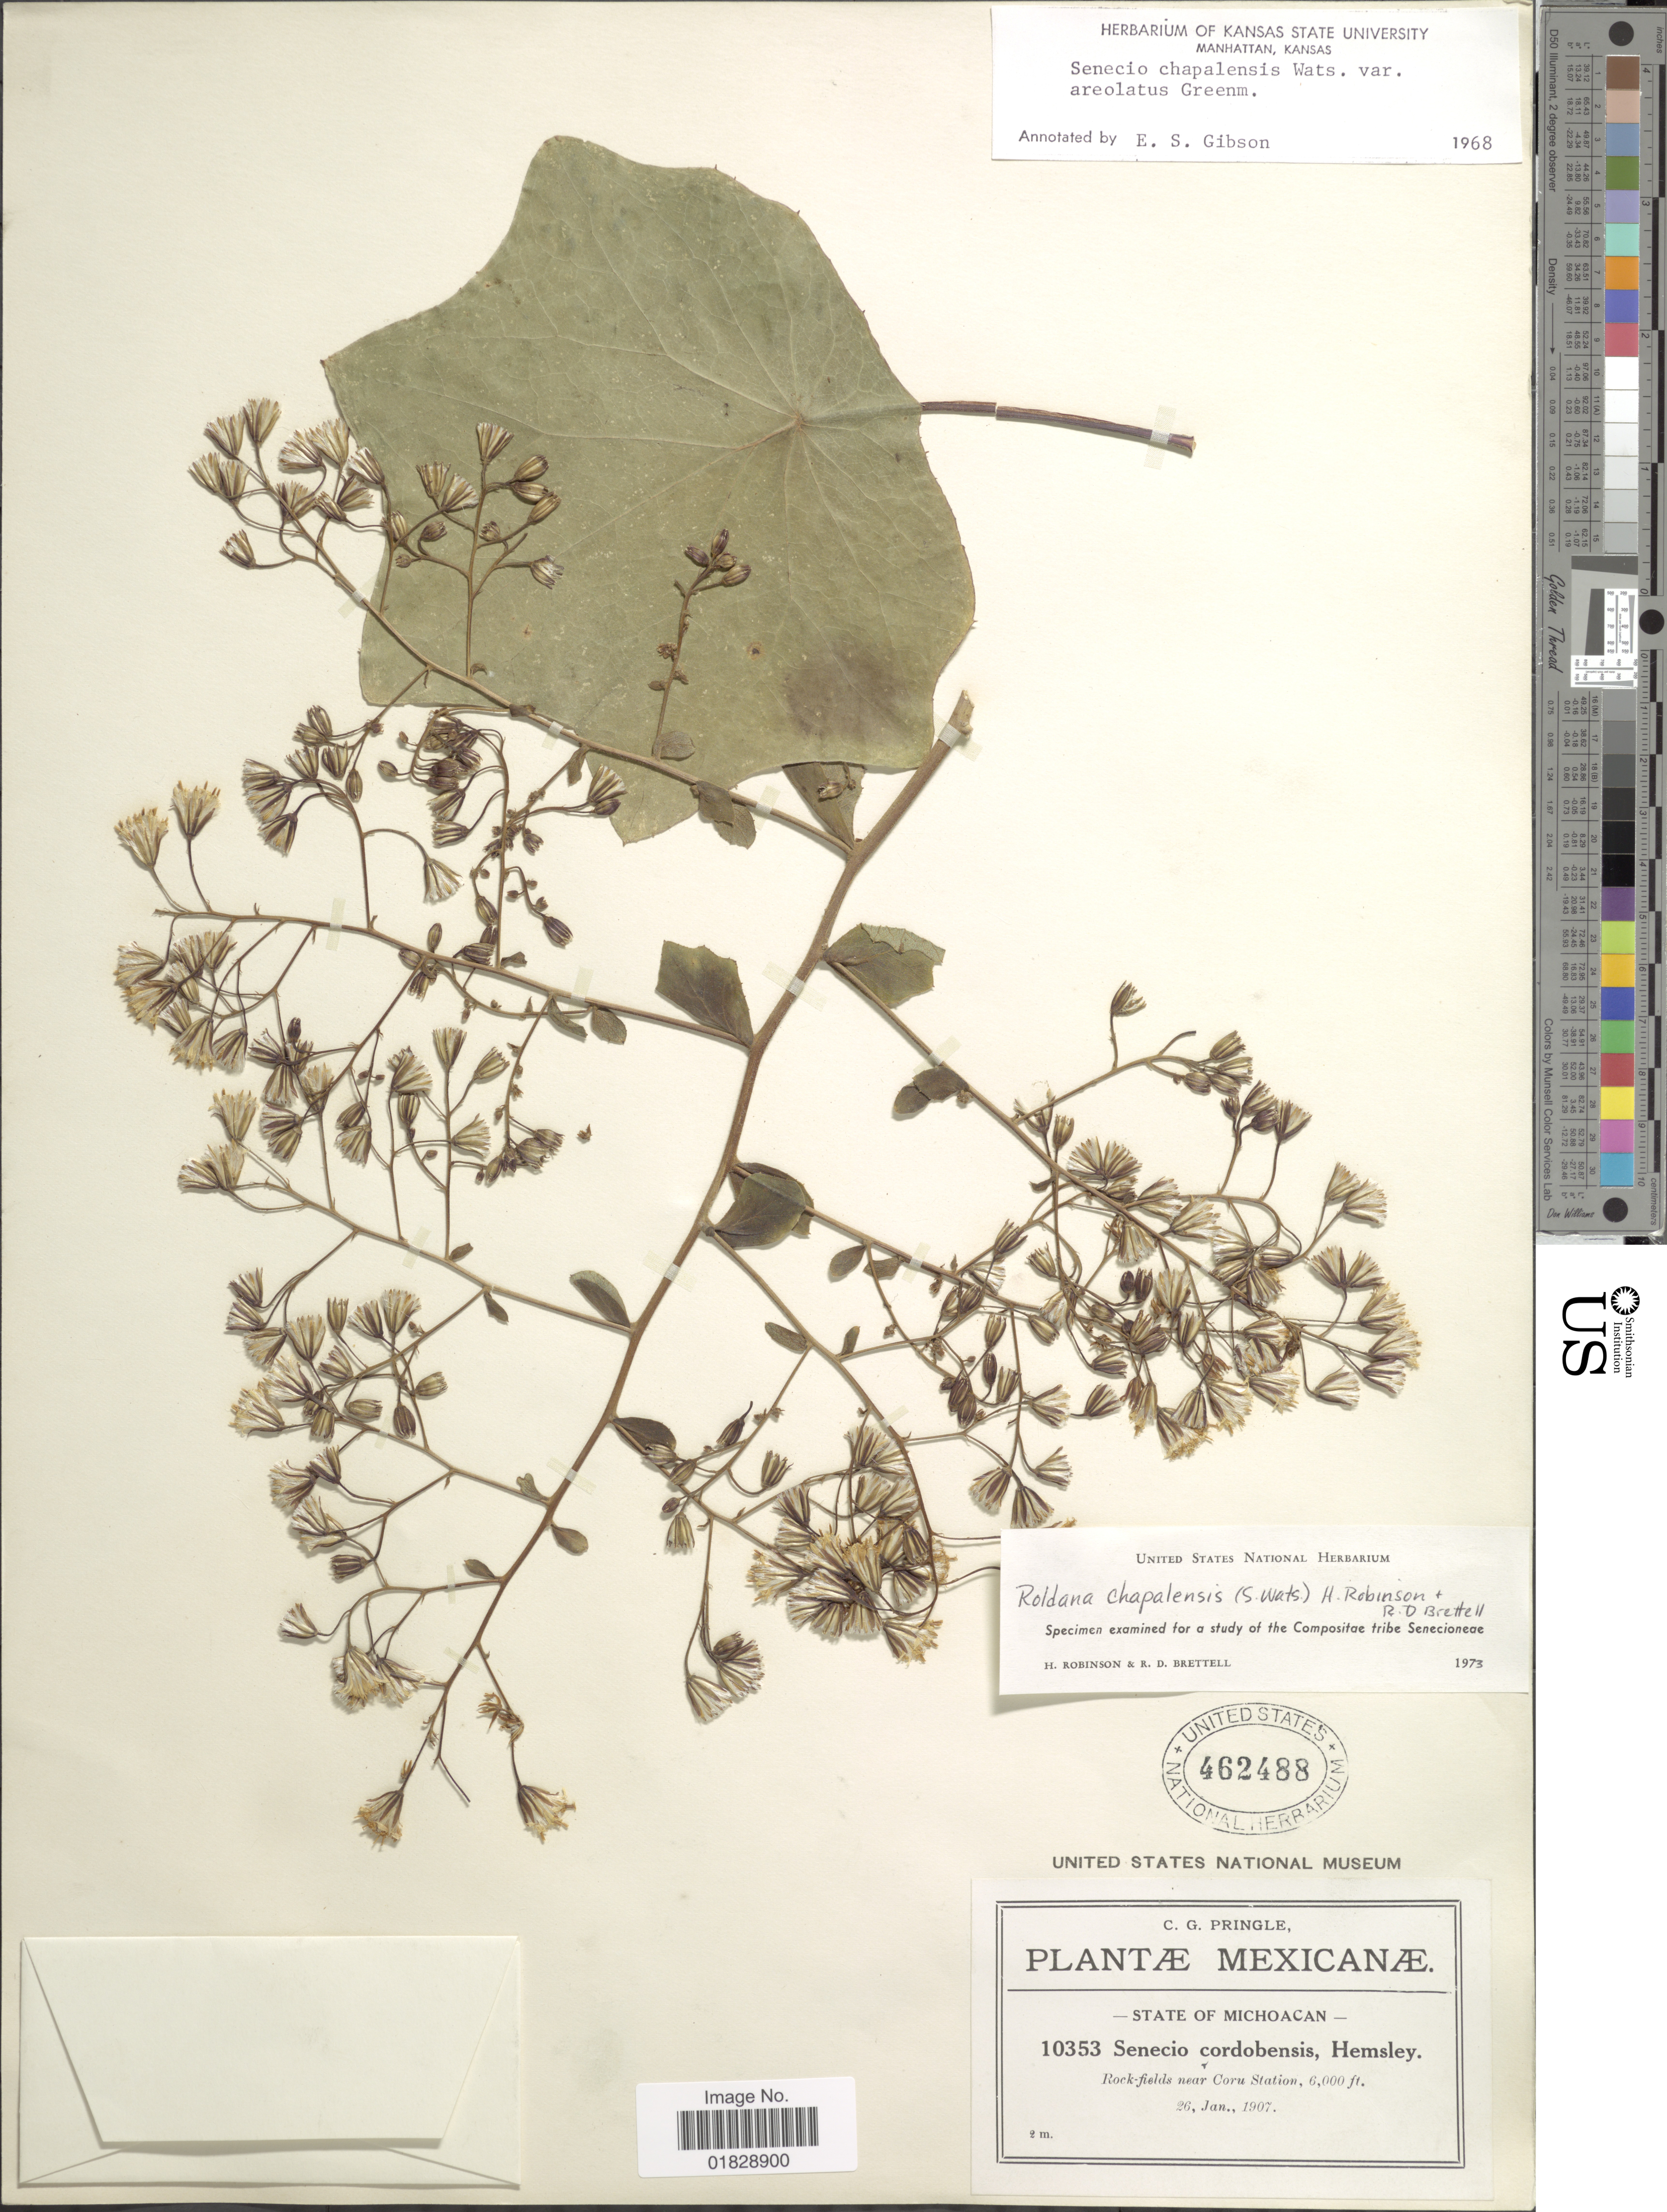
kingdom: Plantae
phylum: Tracheophyta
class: Magnoliopsida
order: Asterales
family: Asteraceae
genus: Roldana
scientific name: Roldana chapalensis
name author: (S. Watson) H. Rob. & Brettell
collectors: C. G. Pringle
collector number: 10353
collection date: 1907-01-26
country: Mexico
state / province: Michoacán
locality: State of Michoacan. Rocky-fields near Coru Station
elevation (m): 1829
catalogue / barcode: US 462488